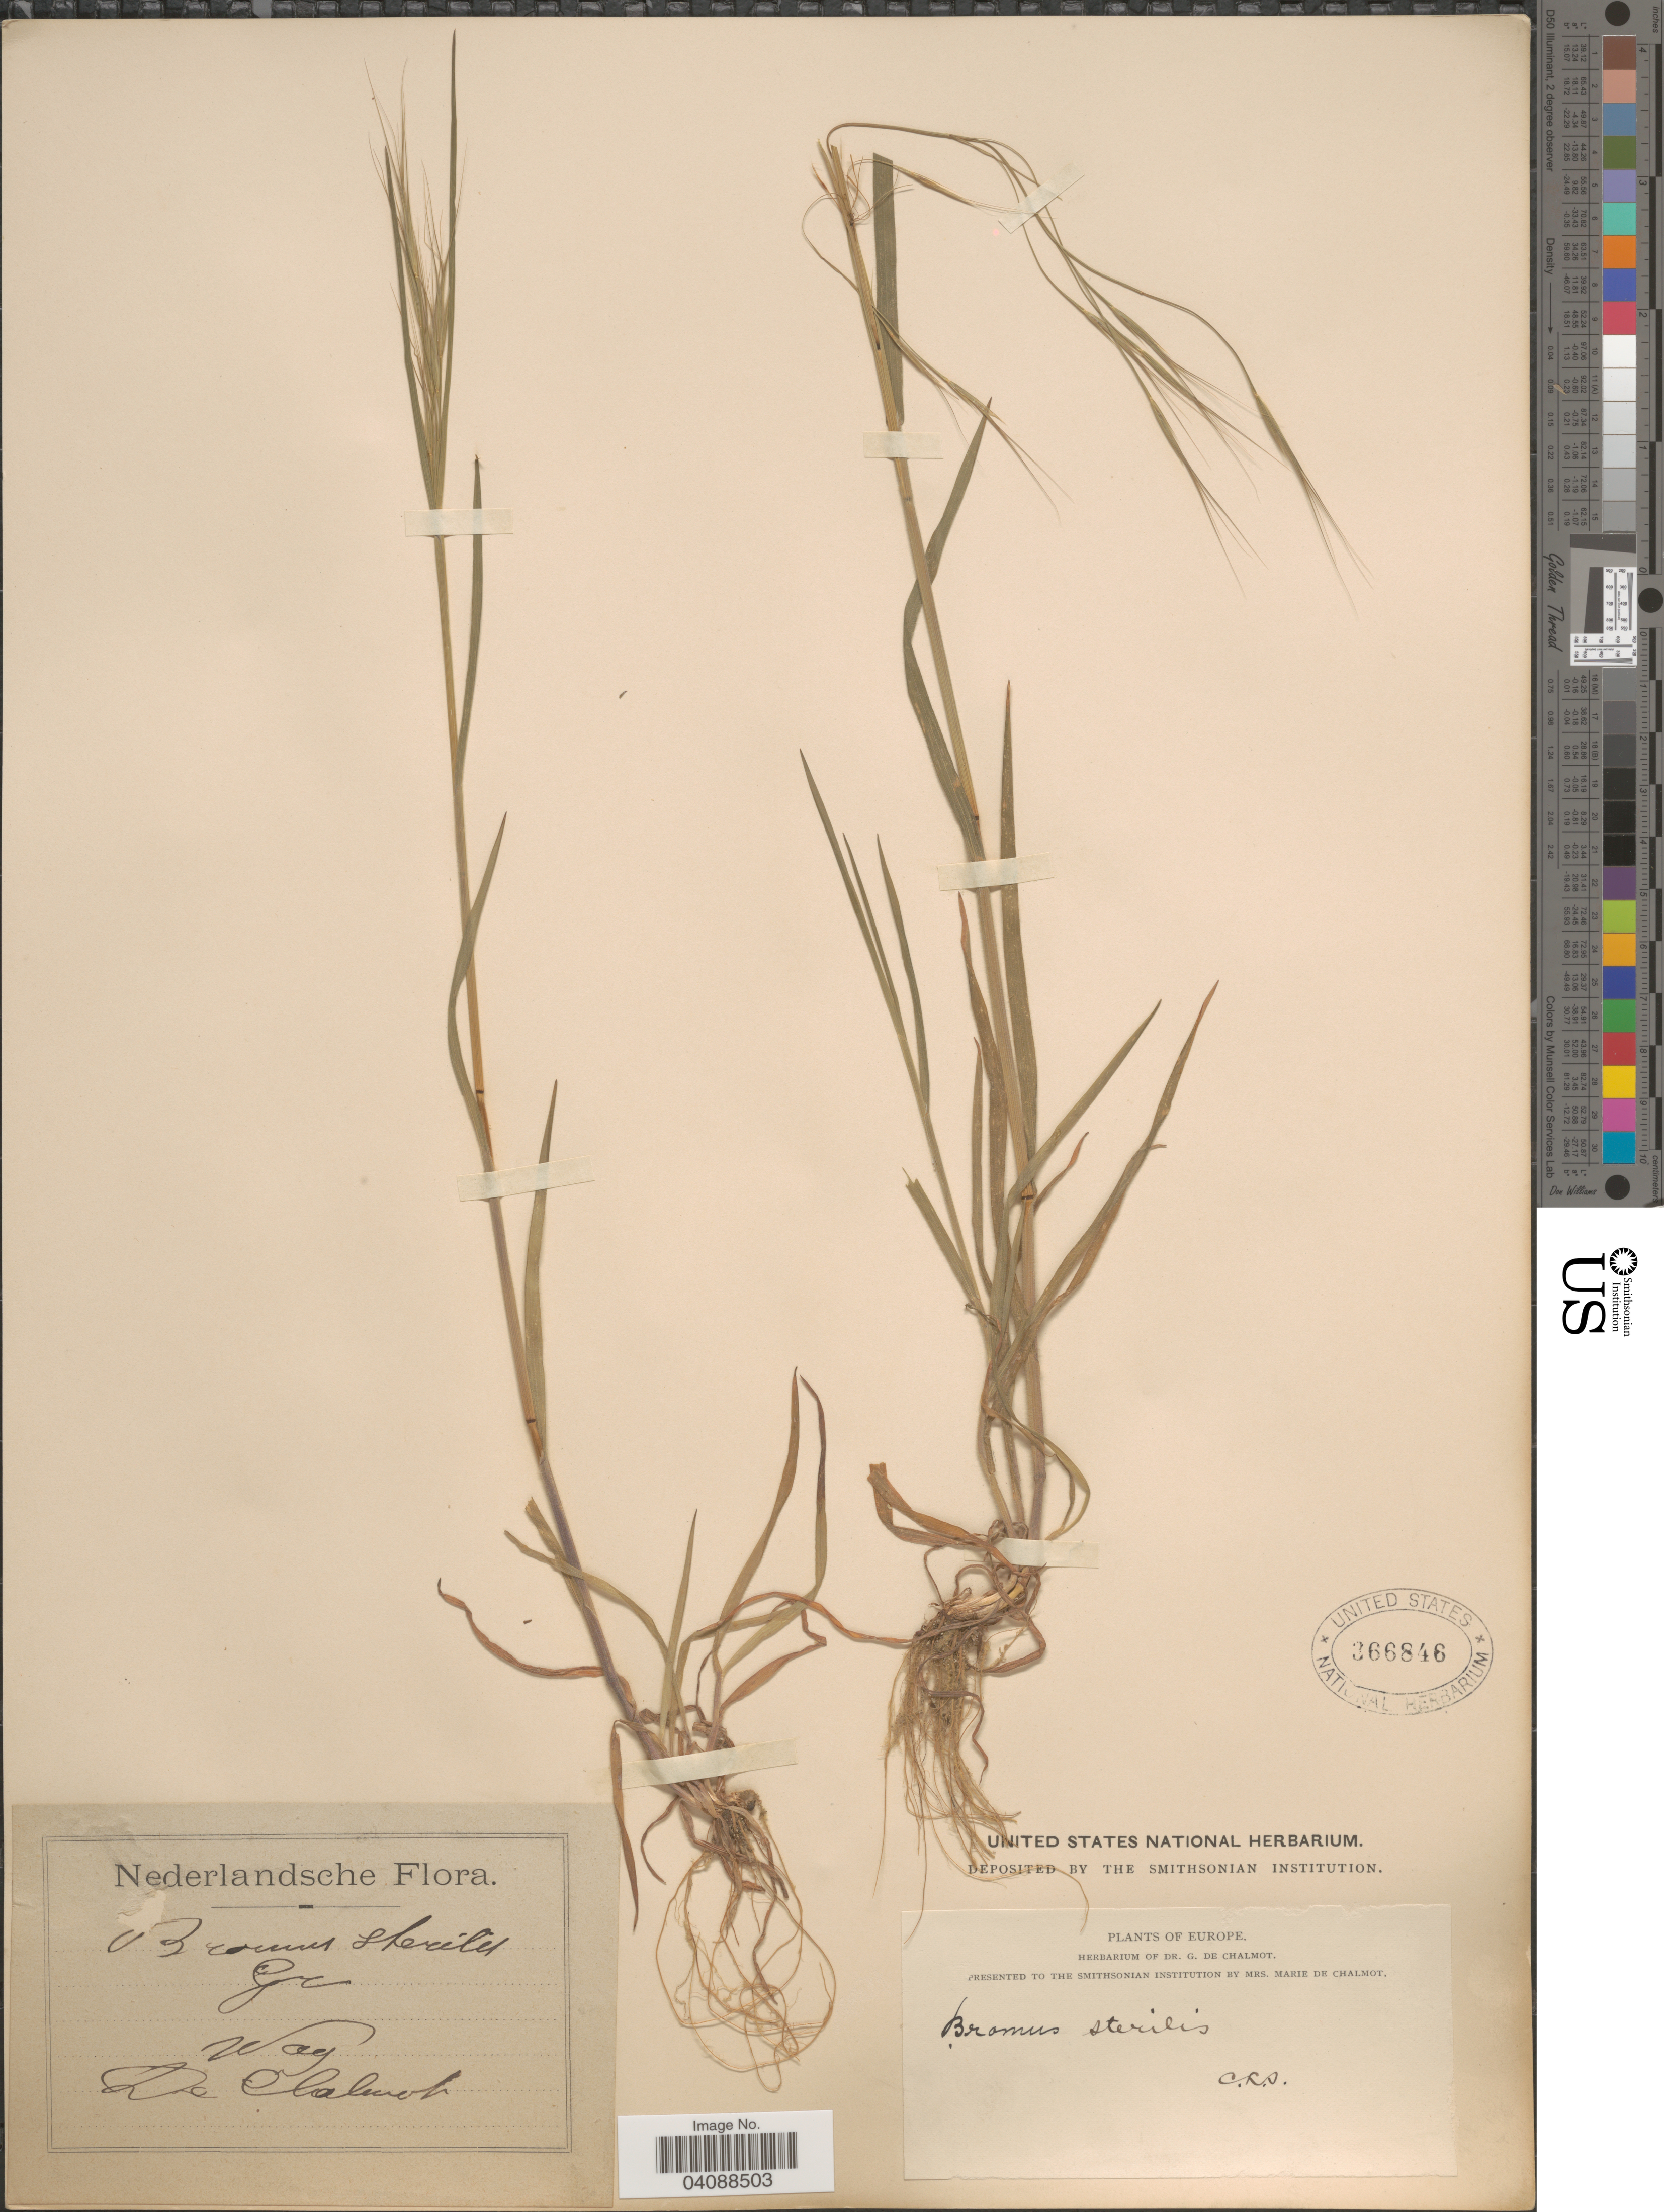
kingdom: Plantae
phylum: Tracheophyta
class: Liliopsida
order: Poales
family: Poaceae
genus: Bromus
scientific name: Bromus sterilis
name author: L.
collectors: G. de Chalmot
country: Netherlands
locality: Nederlandsche. Wag.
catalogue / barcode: US 366846